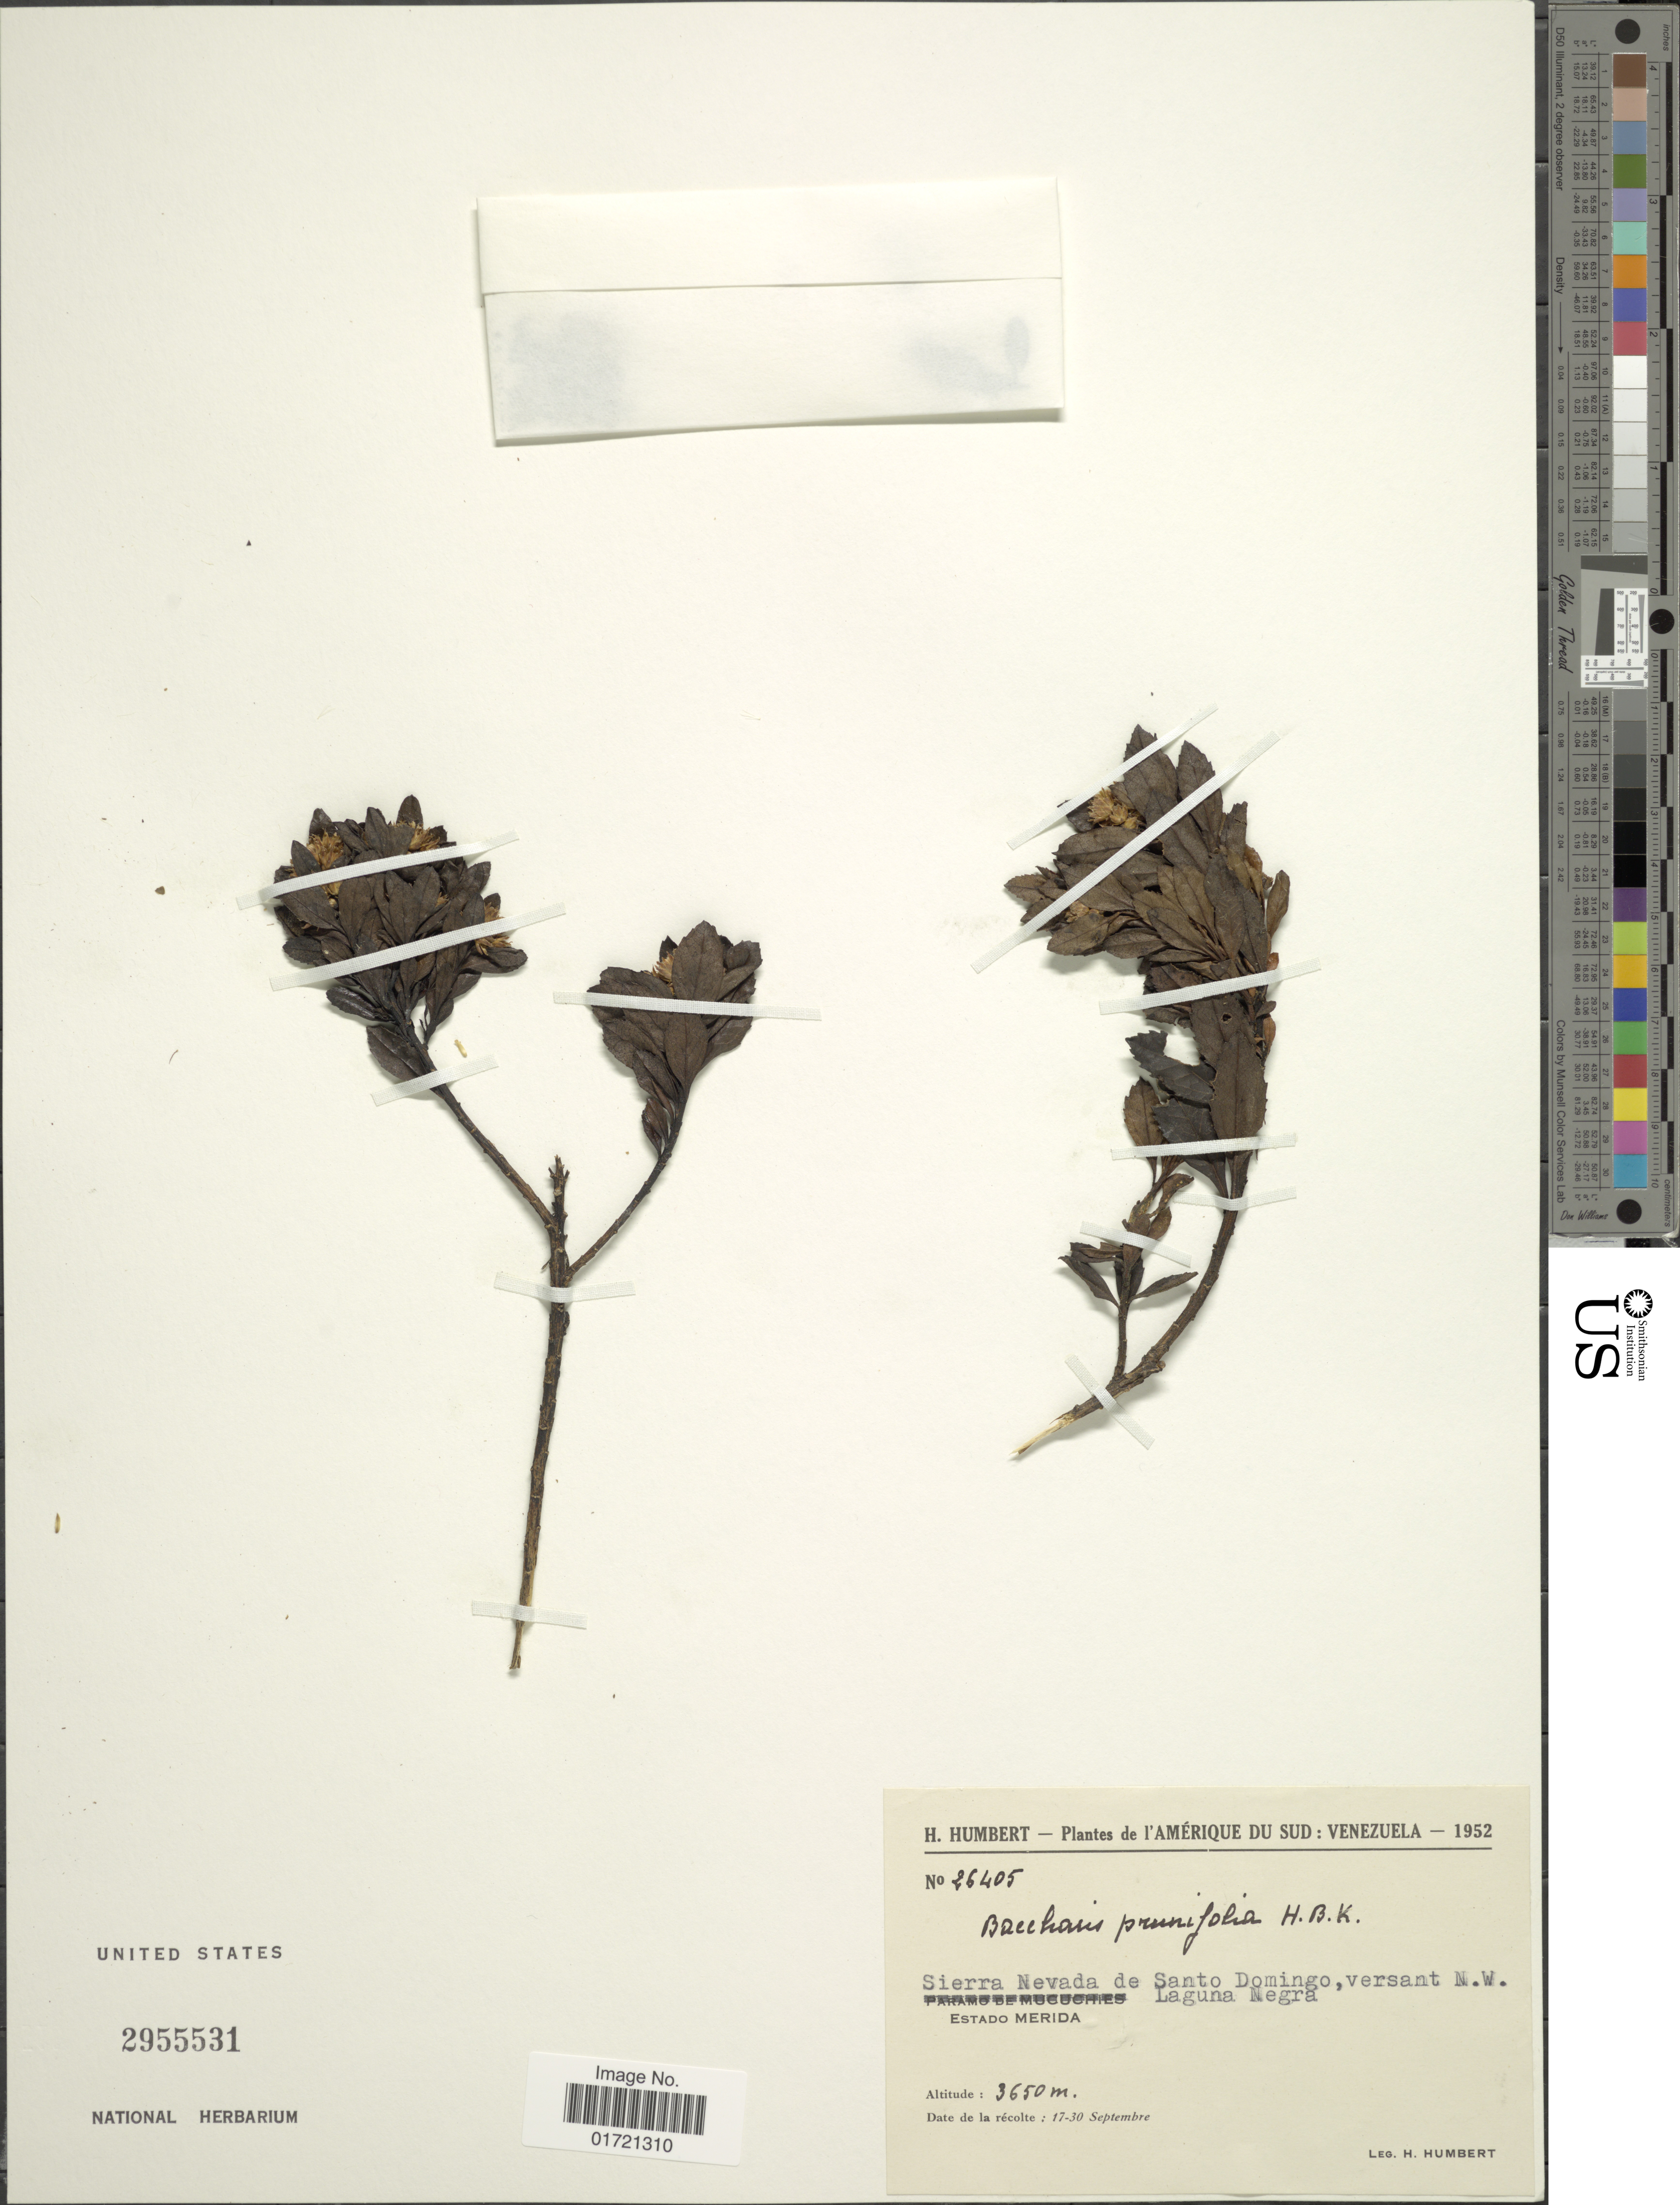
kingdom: Plantae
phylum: Tracheophyta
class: Magnoliopsida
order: Asterales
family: Asteraceae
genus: Baccharis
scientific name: Baccharis prunifolia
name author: Kunth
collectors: H. Humbert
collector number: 26405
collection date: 1952-09-17/1952-09-30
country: Venezuela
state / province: Mérida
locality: Sierra Nevada de Santo Domingo, versant N.W. Laguna Negra. Estado Merida.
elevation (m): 3650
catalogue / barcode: US 2955531